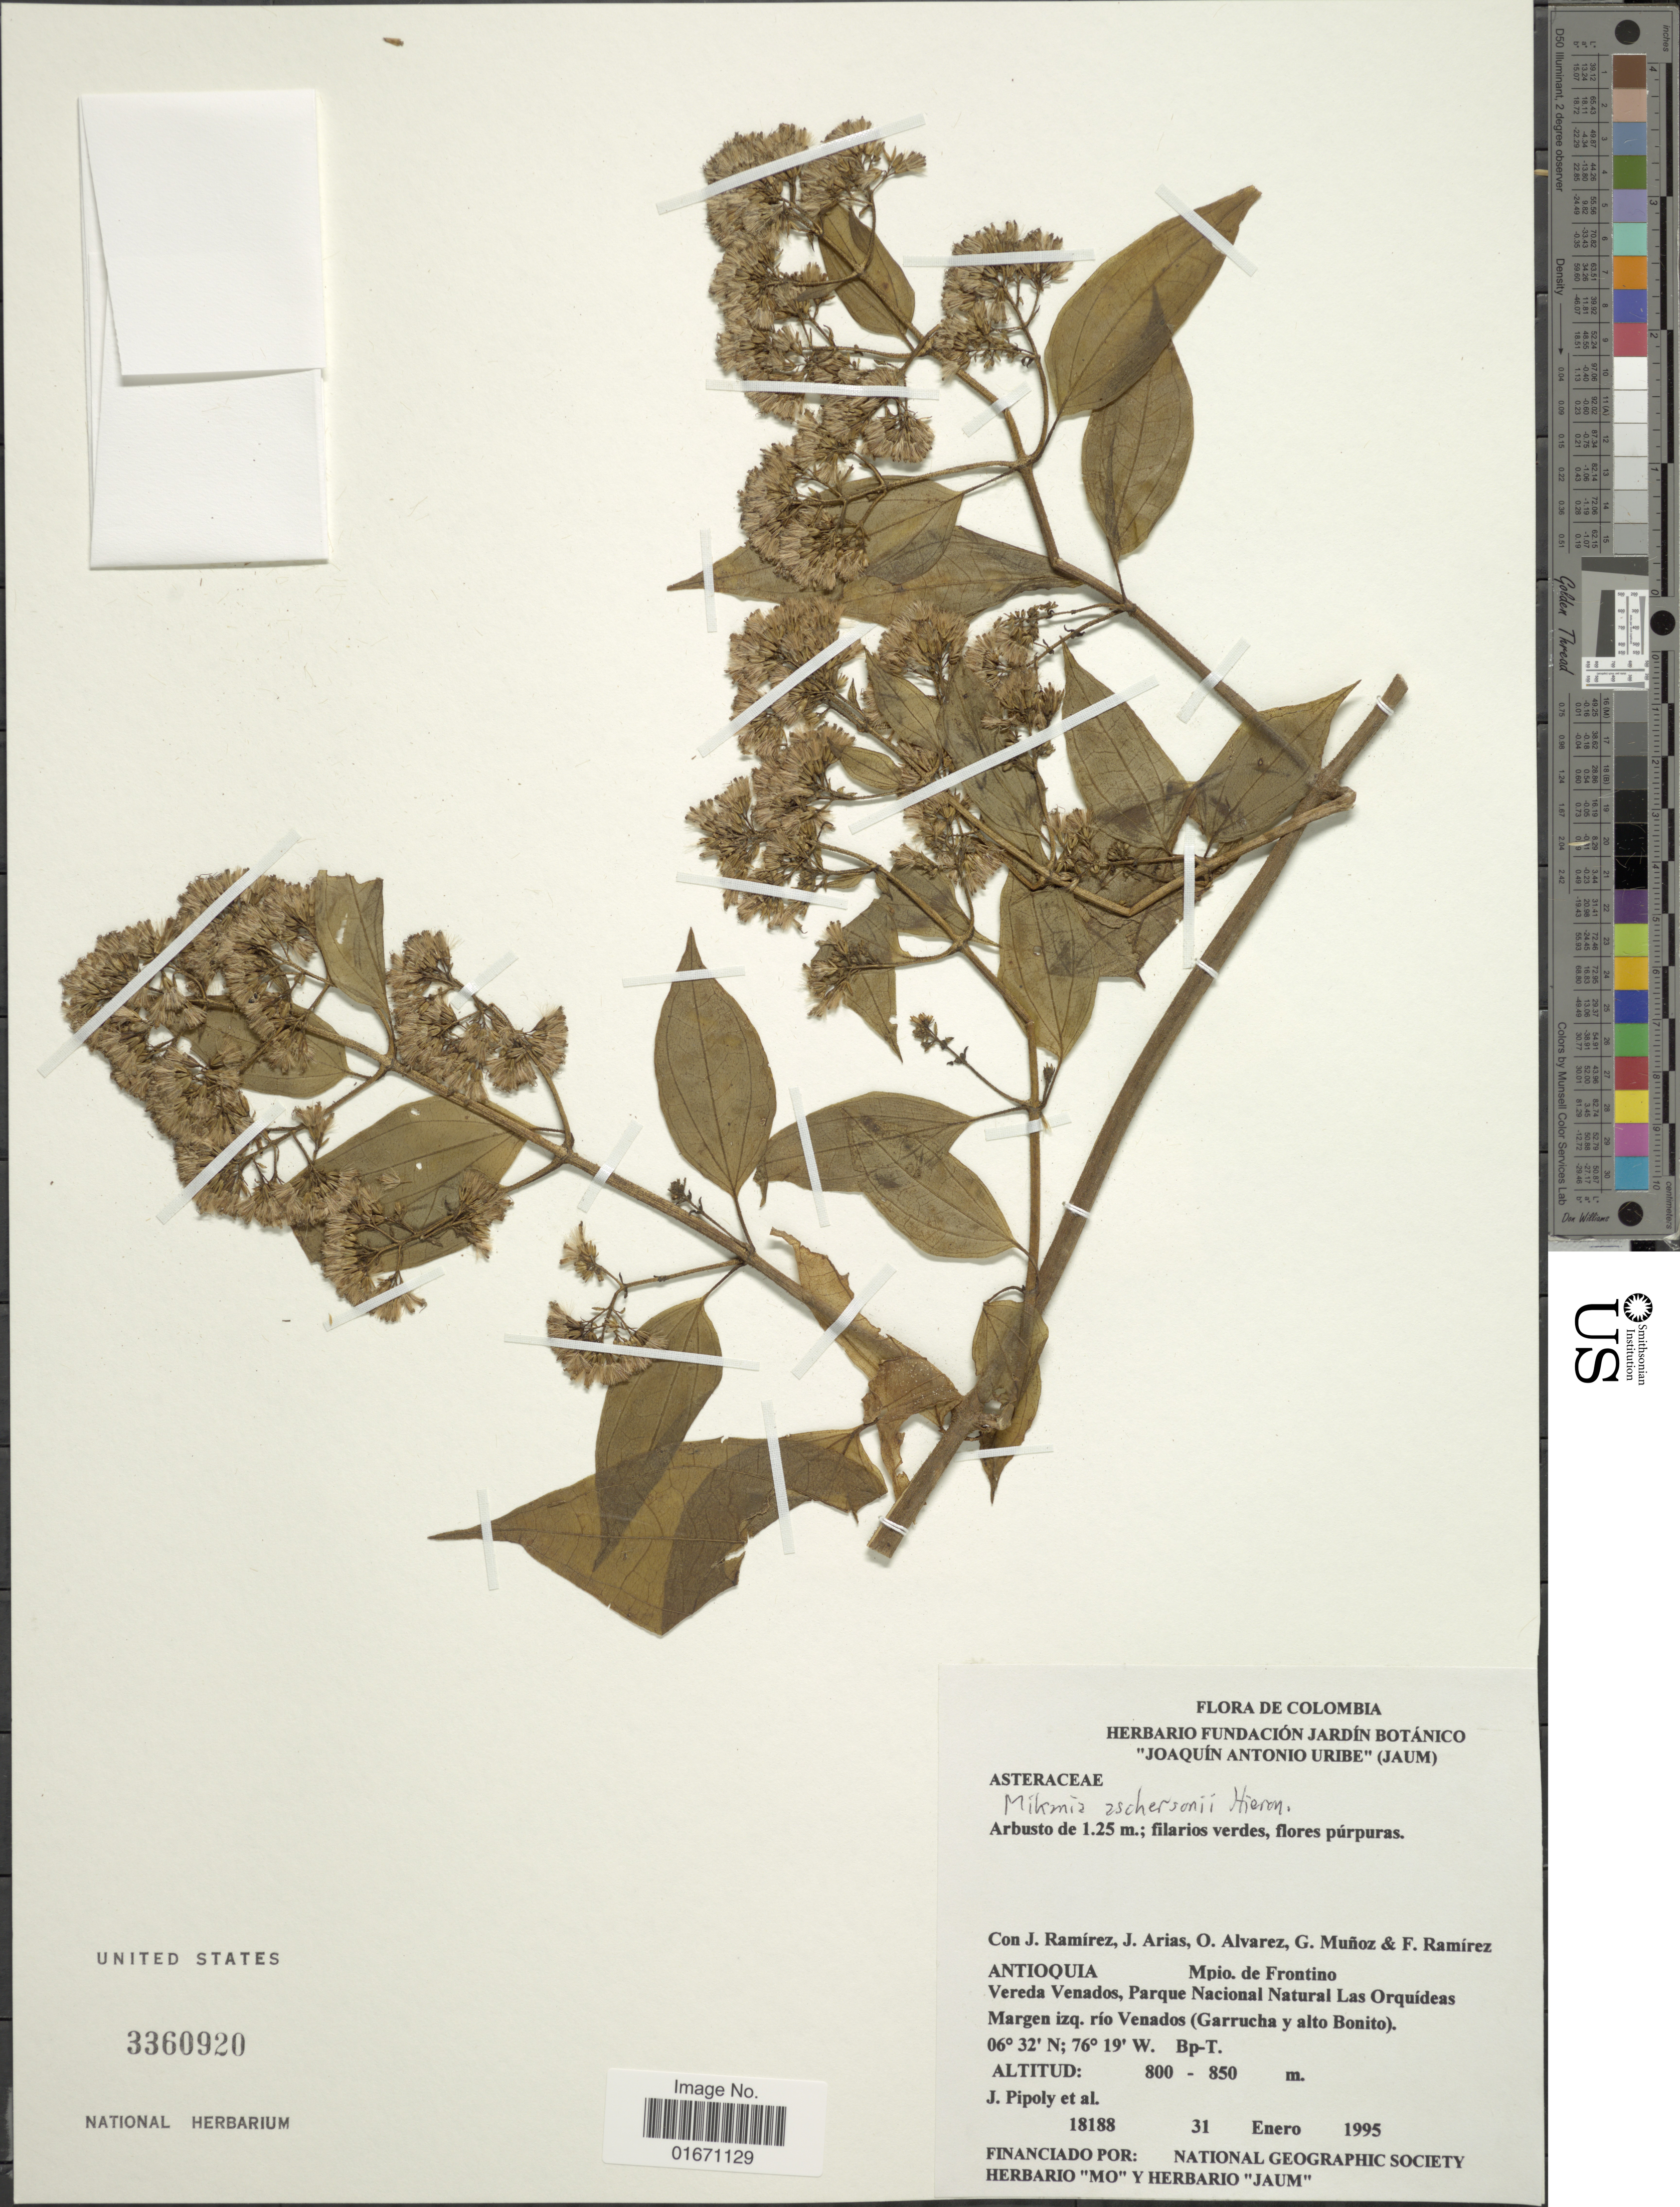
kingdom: Plantae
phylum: Tracheophyta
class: Magnoliopsida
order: Asterales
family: Asteraceae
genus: Mikania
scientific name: Mikania aschersonii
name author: Hieron.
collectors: J. J. Pipoly, J. Ramírez, J. Arias, O. Alvarez & et al.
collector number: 18188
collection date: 1995-01-31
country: Colombia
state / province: Antioquia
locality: Mpio. de Frontino, Vereda Venados, Parque Nacional Natural Las Orquideas, Margen izq. rio Venados (Garrucha y alto Bonito)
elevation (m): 800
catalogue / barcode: US 3360920